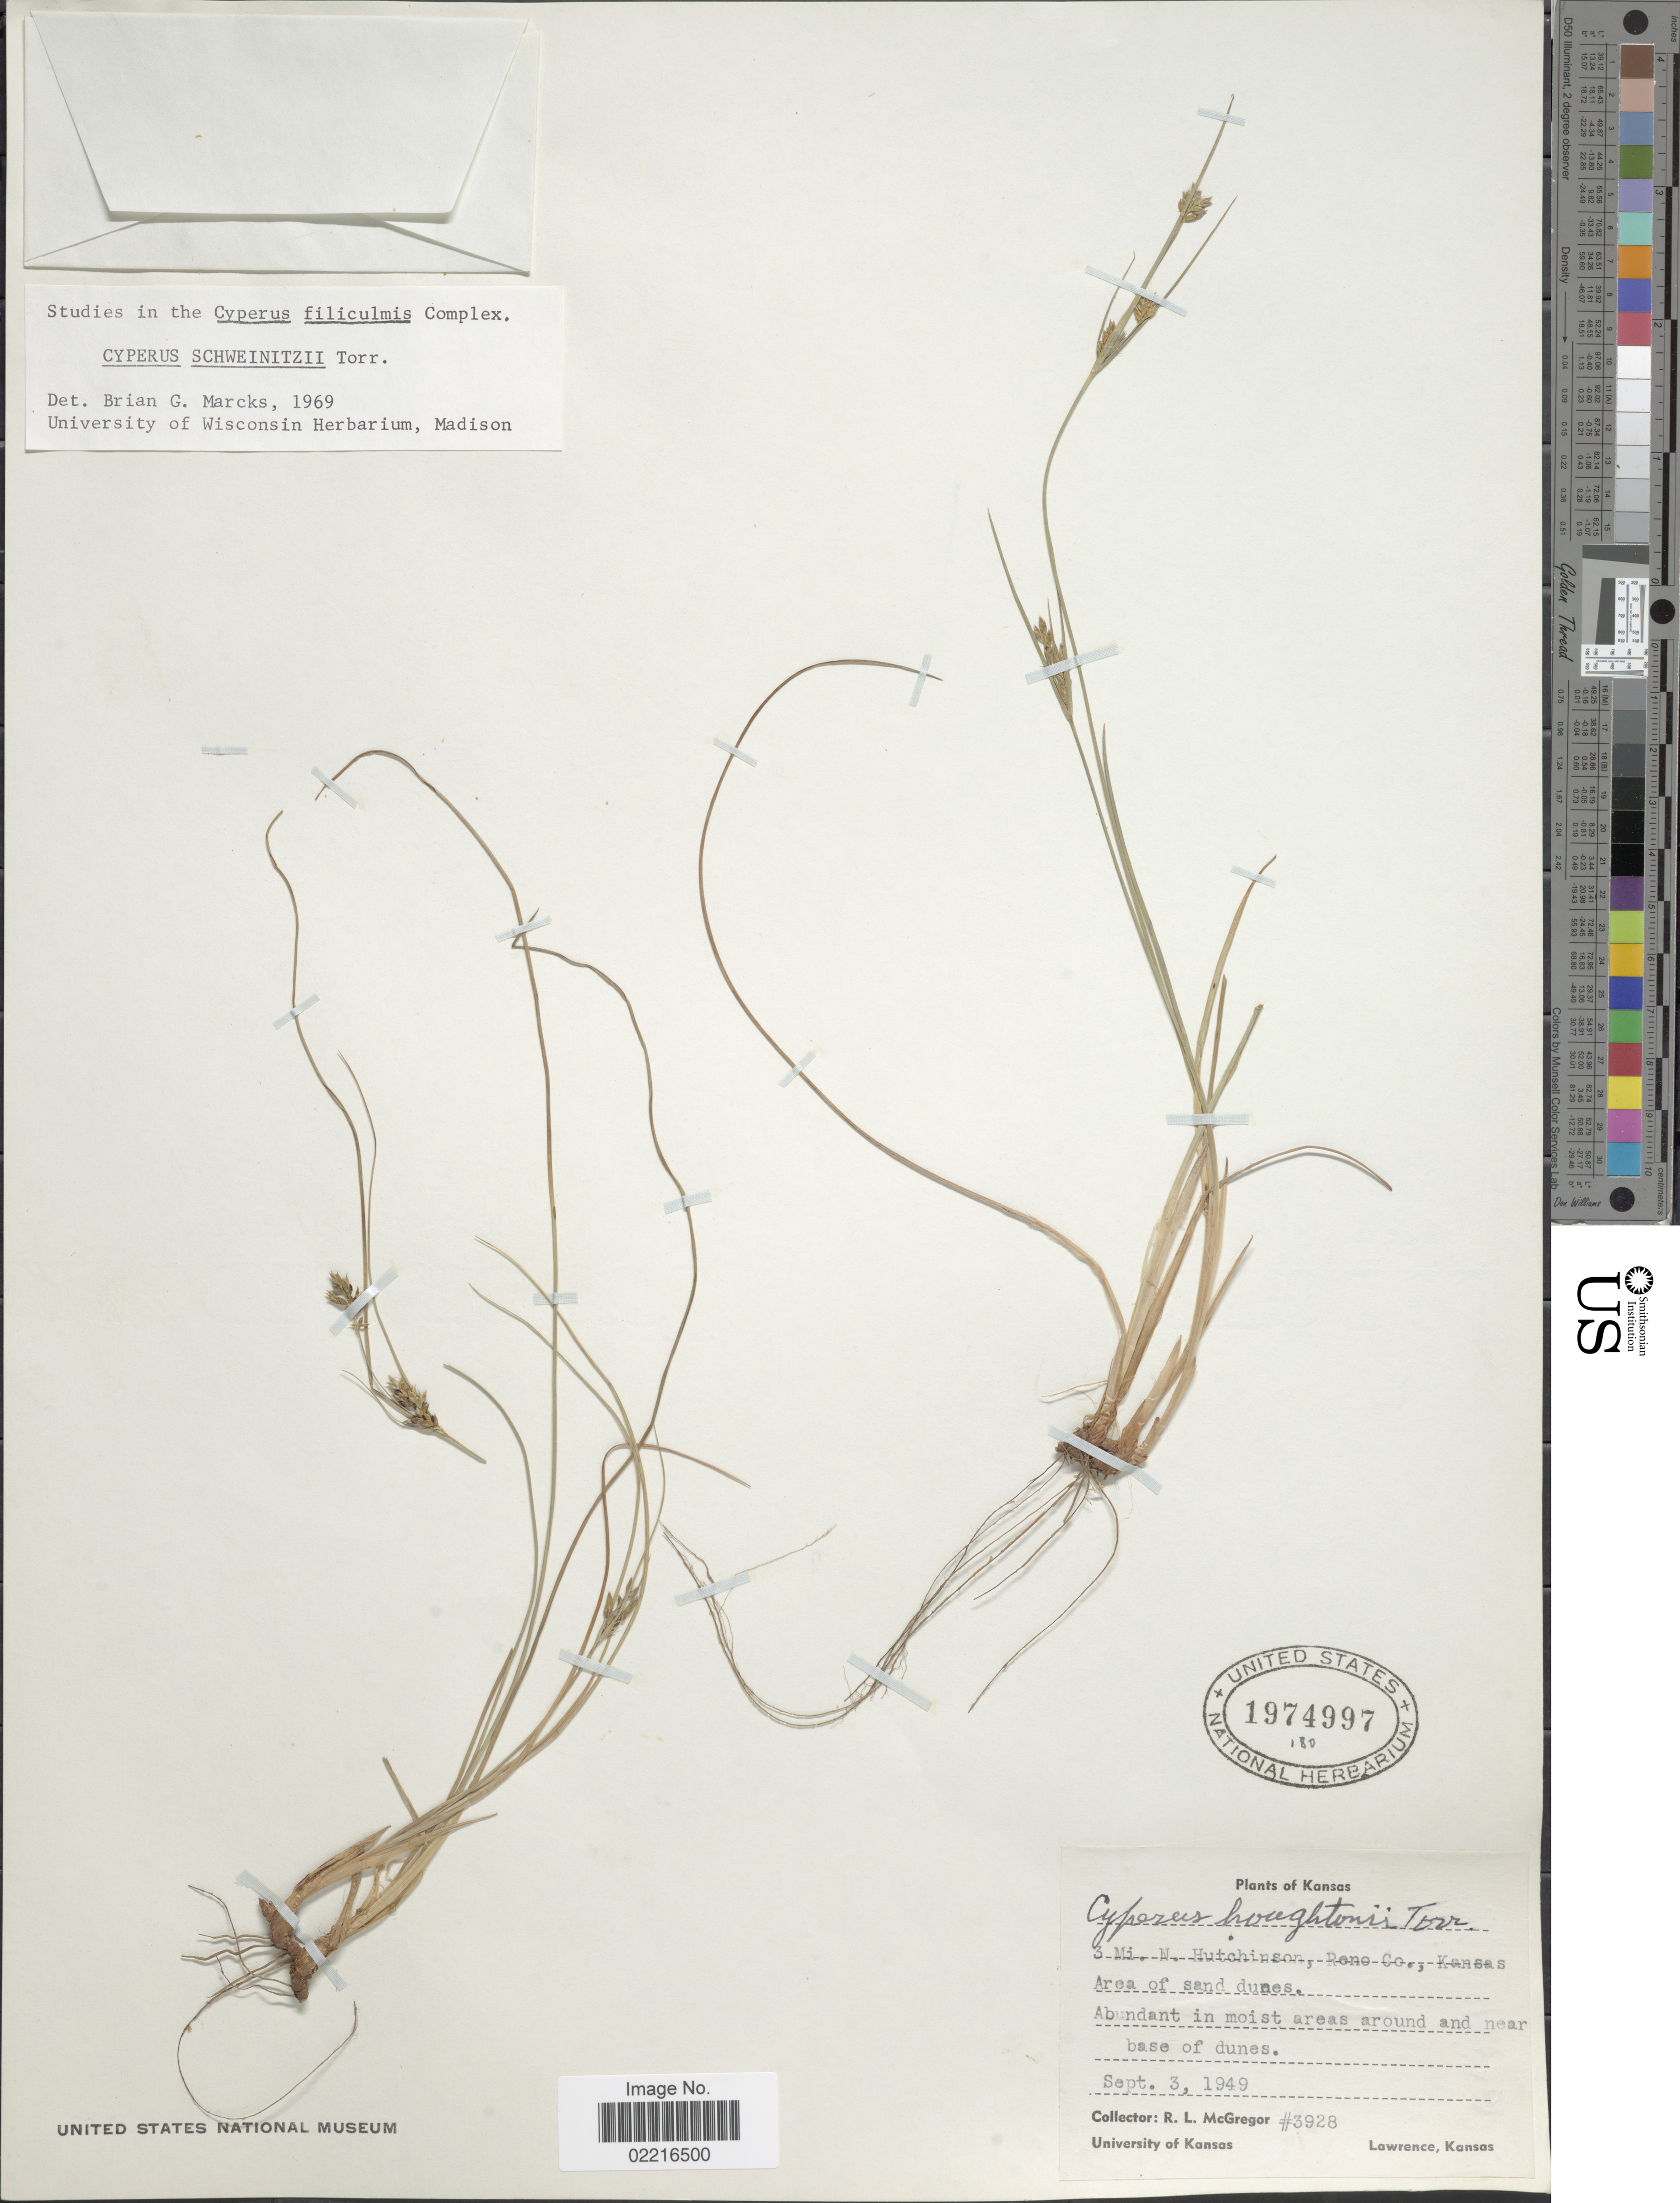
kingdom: Plantae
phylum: Tracheophyta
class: Liliopsida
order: Poales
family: Cyperaceae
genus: Cyperus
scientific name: Cyperus houghtonii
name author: Torr.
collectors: R. McGregor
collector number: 3928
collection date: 1949-09-03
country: United States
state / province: Kansas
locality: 3 mi N Hutchinson, Rene Co, Kansas Area of sand dunes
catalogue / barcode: US 1974997